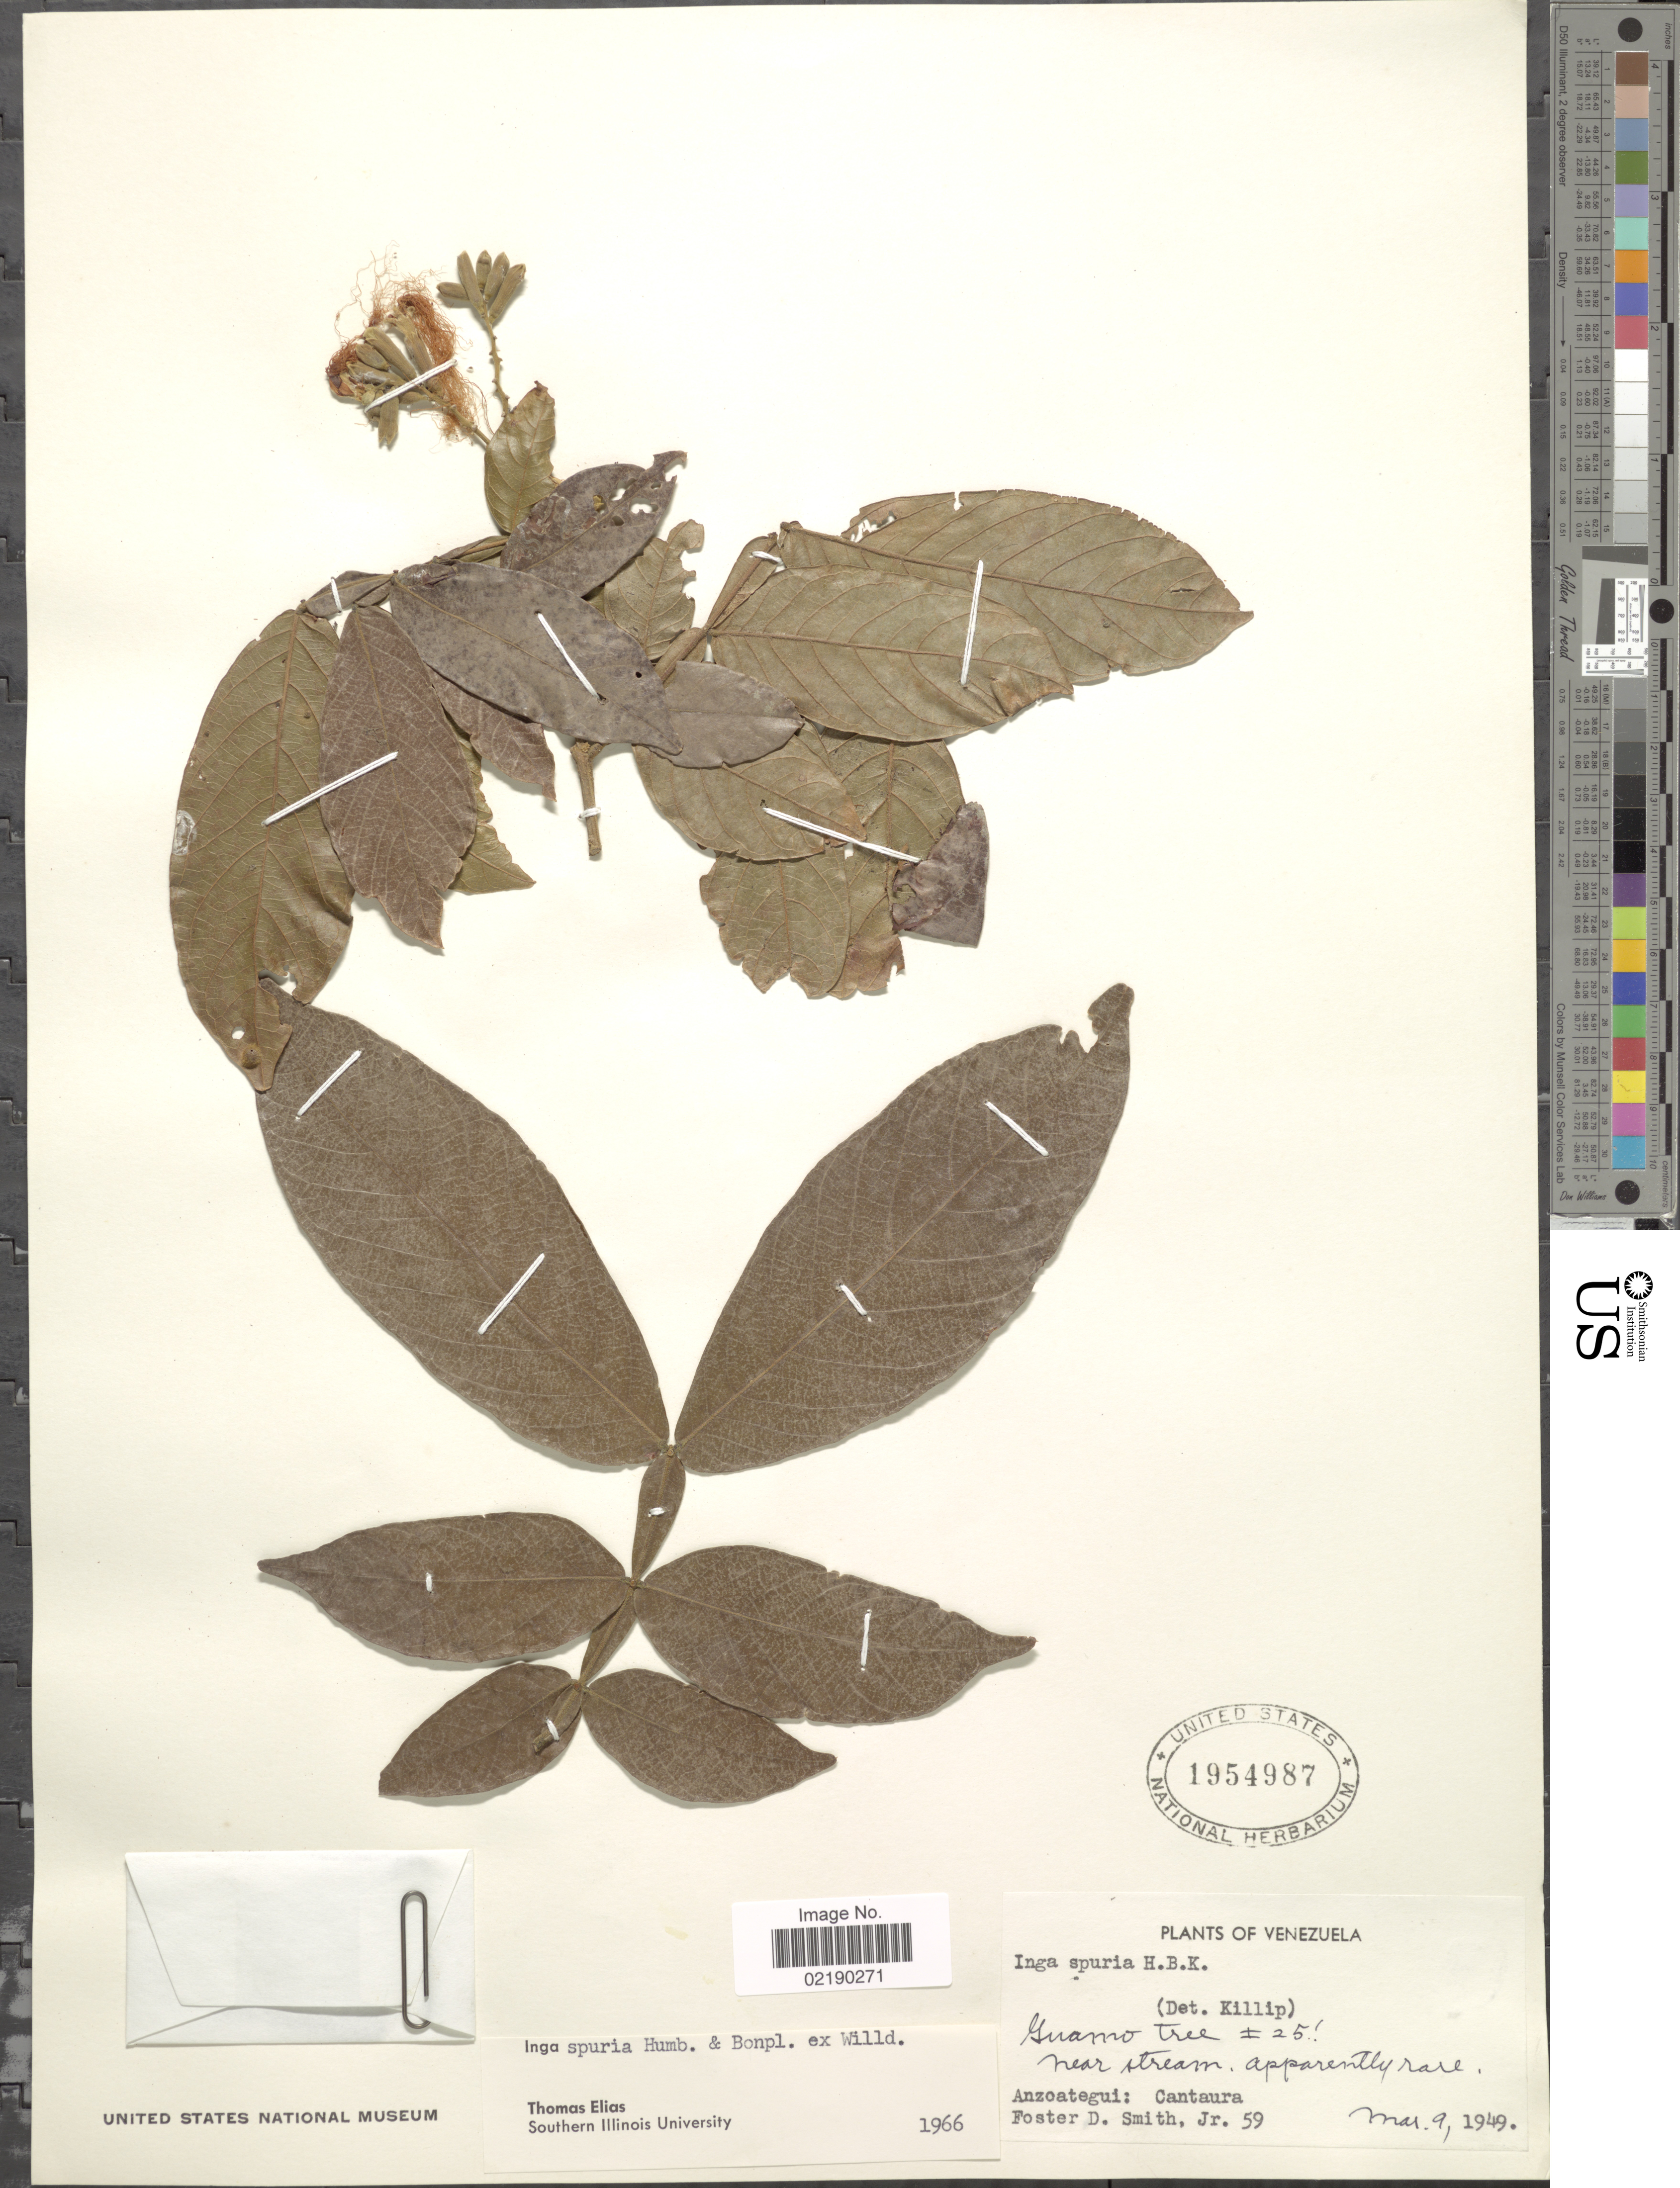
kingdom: Plantae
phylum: Tracheophyta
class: Magnoliopsida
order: Fabales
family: Fabaceae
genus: Inga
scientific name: Inga vera subsp. vera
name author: Willd.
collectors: F. Smith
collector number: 59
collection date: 1949-05-09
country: Venezuela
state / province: Anzoategui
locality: Cantaura. near stream.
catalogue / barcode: US 1954987